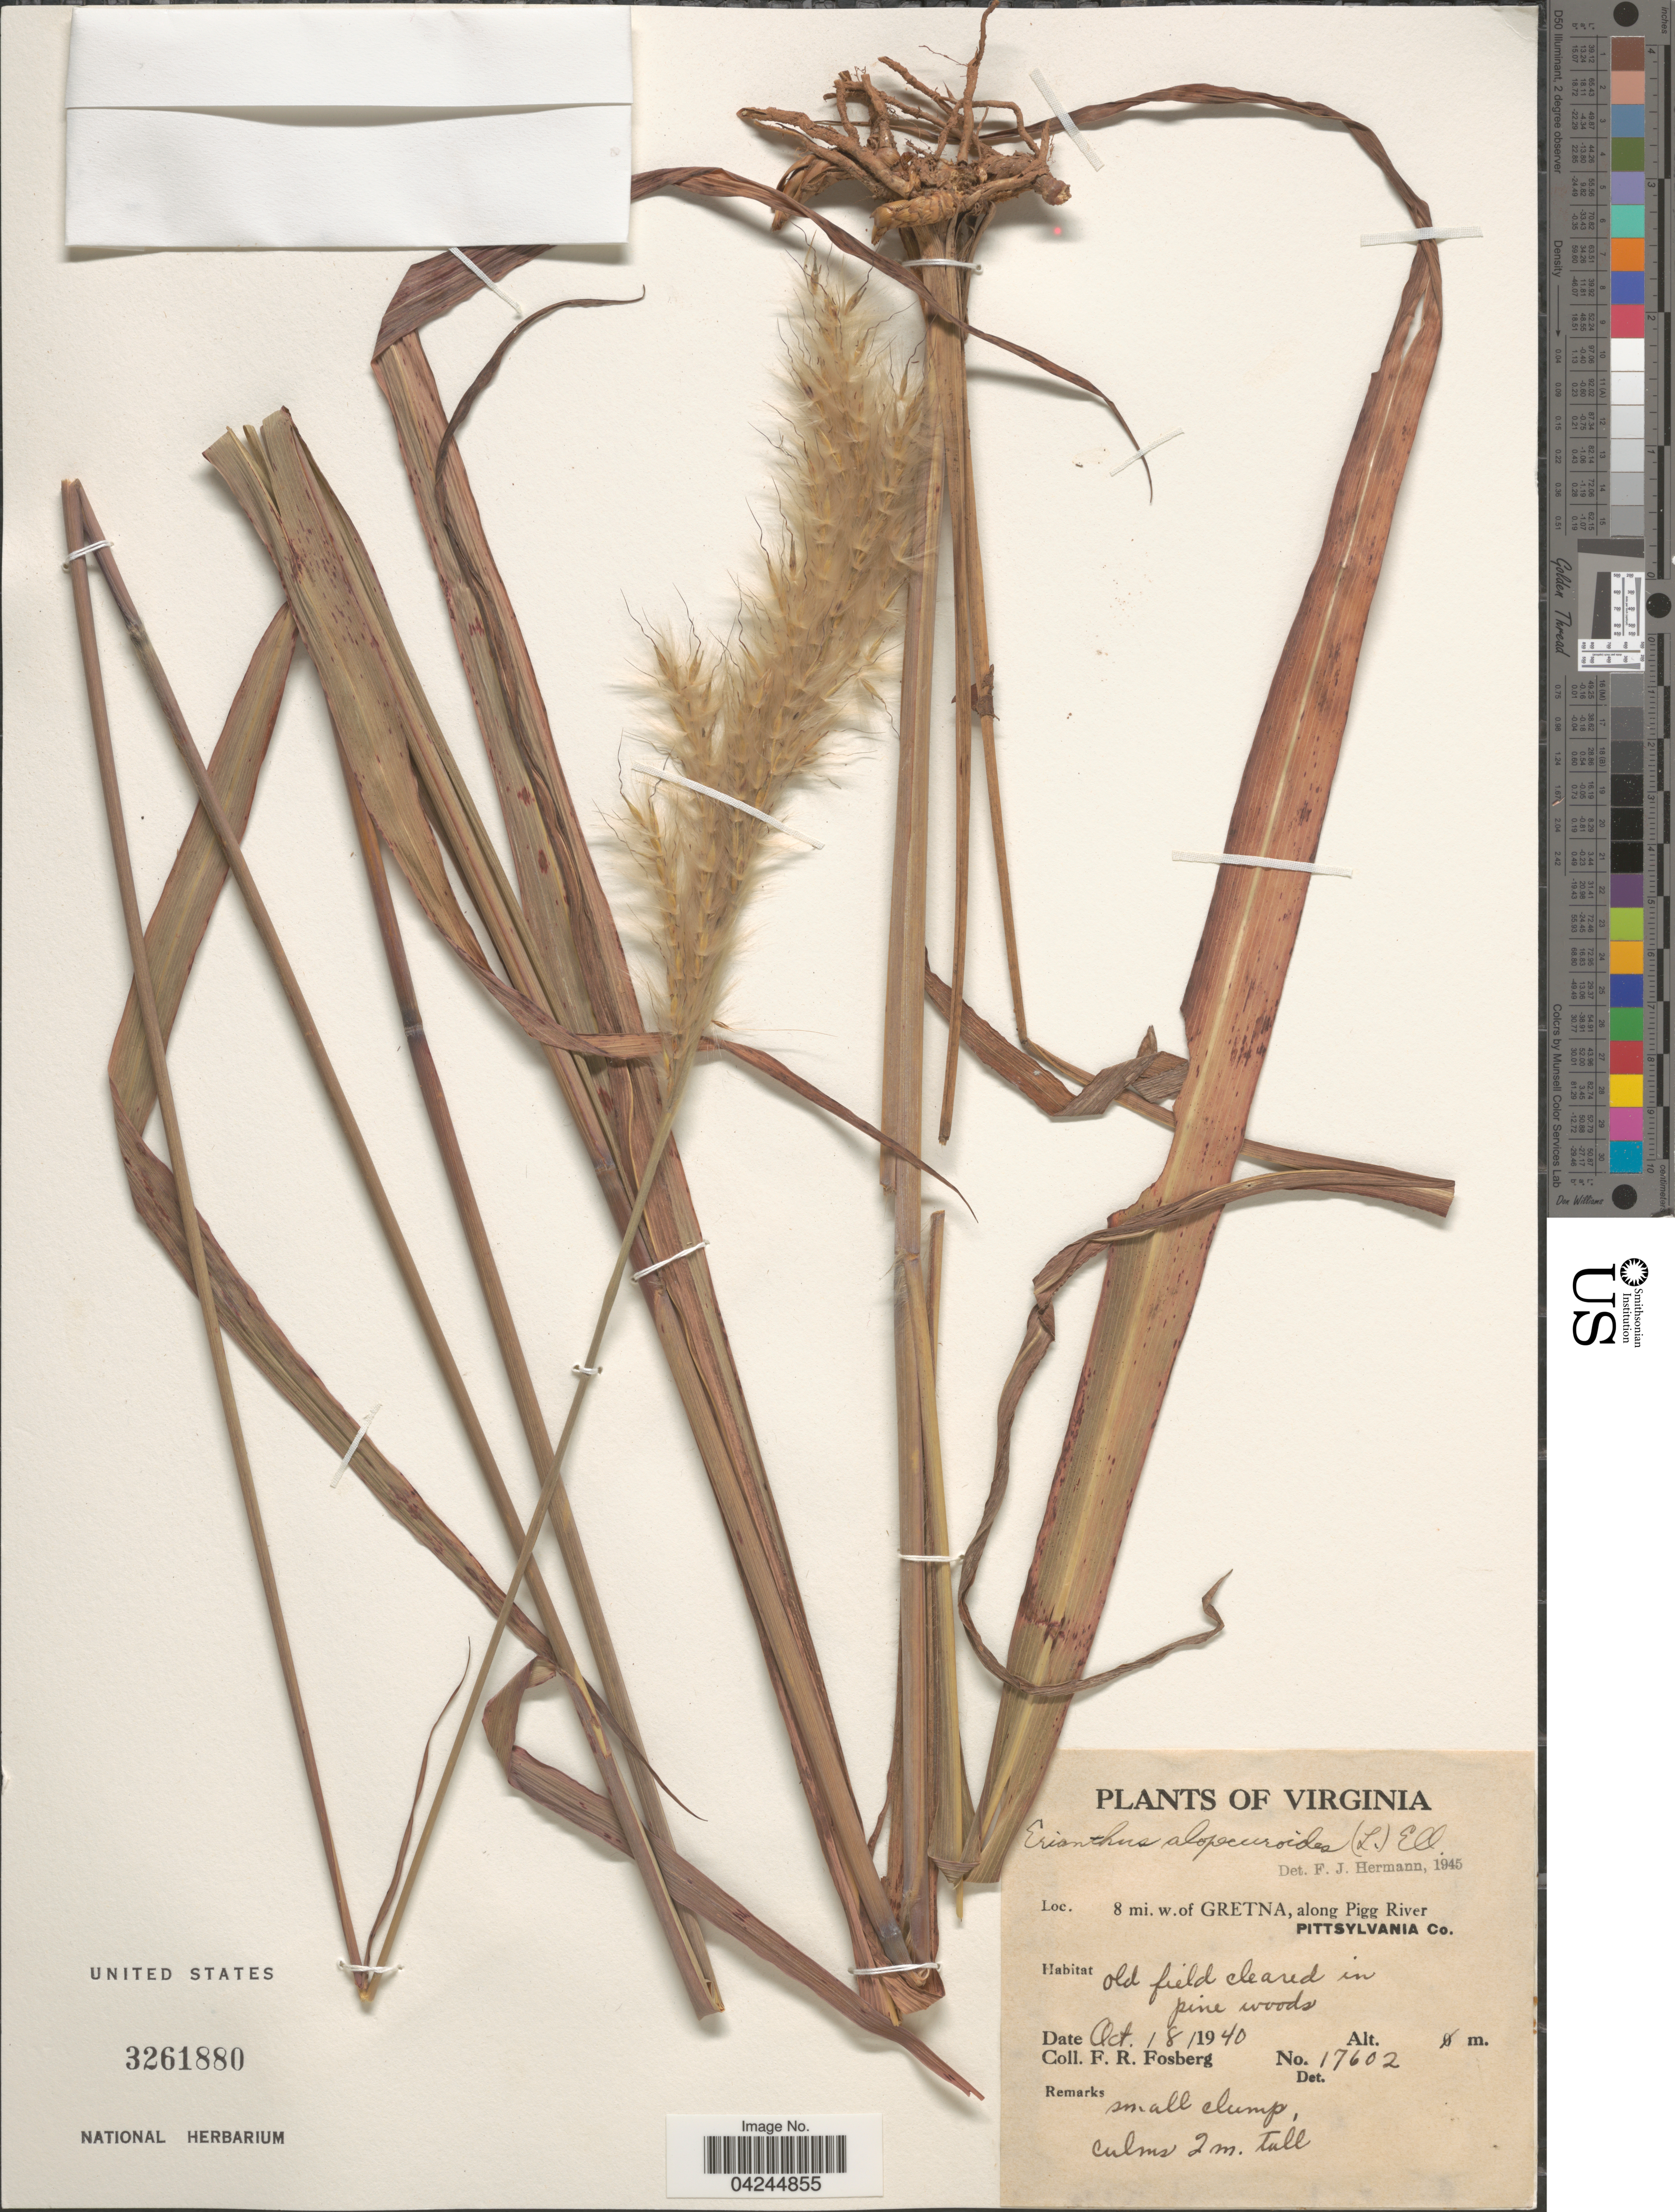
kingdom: Plantae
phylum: Tracheophyta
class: Liliopsida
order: Poales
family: Poaceae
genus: Erianthus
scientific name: Erianthus alopecuroides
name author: Elliott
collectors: F. R. Fosberg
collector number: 17602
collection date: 1940-10-18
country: United States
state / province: Virginia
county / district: Pittsylvania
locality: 8 mi. W of Gretna, along Pigg River. Old field cleared in pine woods.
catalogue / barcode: US 3261880